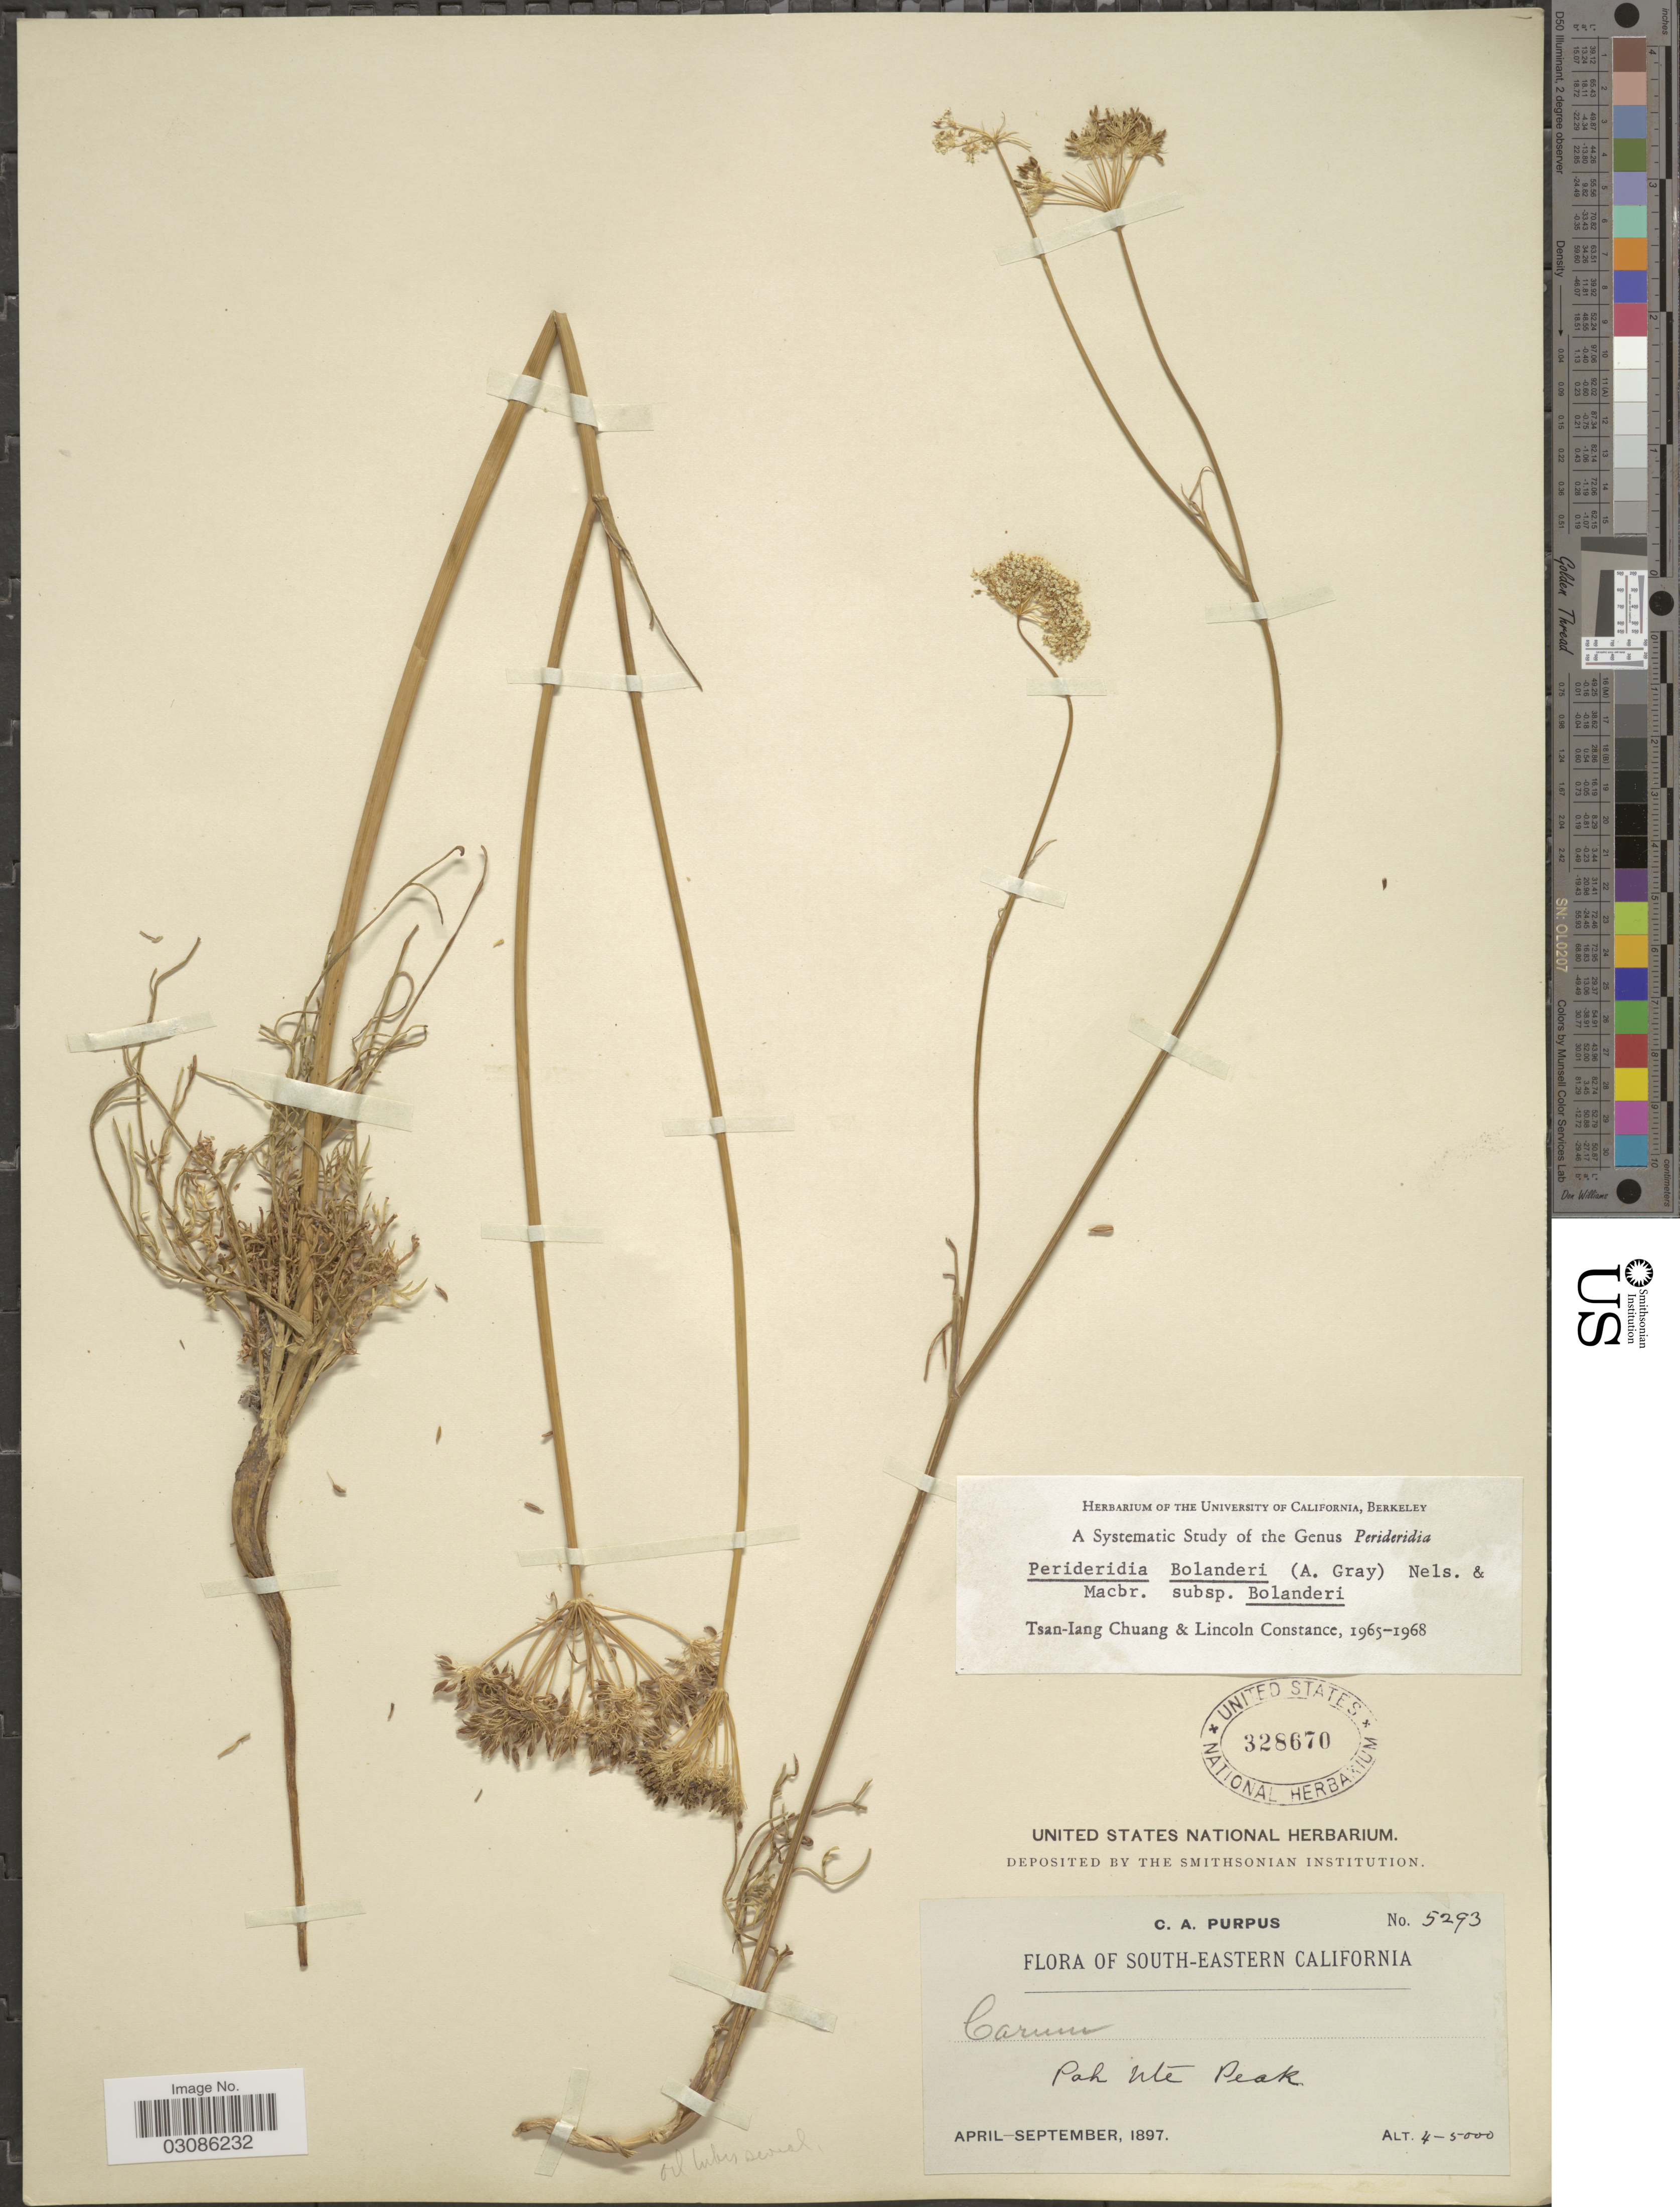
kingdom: Plantae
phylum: Tracheophyta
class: Magnoliopsida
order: Apiales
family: Apiaceae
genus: Perideridia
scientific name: Perideridia bolanderi subsp. bolanderi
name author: (A. Gray) A. Nelson & J.F. Macbr.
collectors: C. A. Purpus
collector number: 5293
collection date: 1897-04/1897-09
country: United States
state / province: California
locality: South-Eastern California, Pah Ute Peak.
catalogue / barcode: US 328670